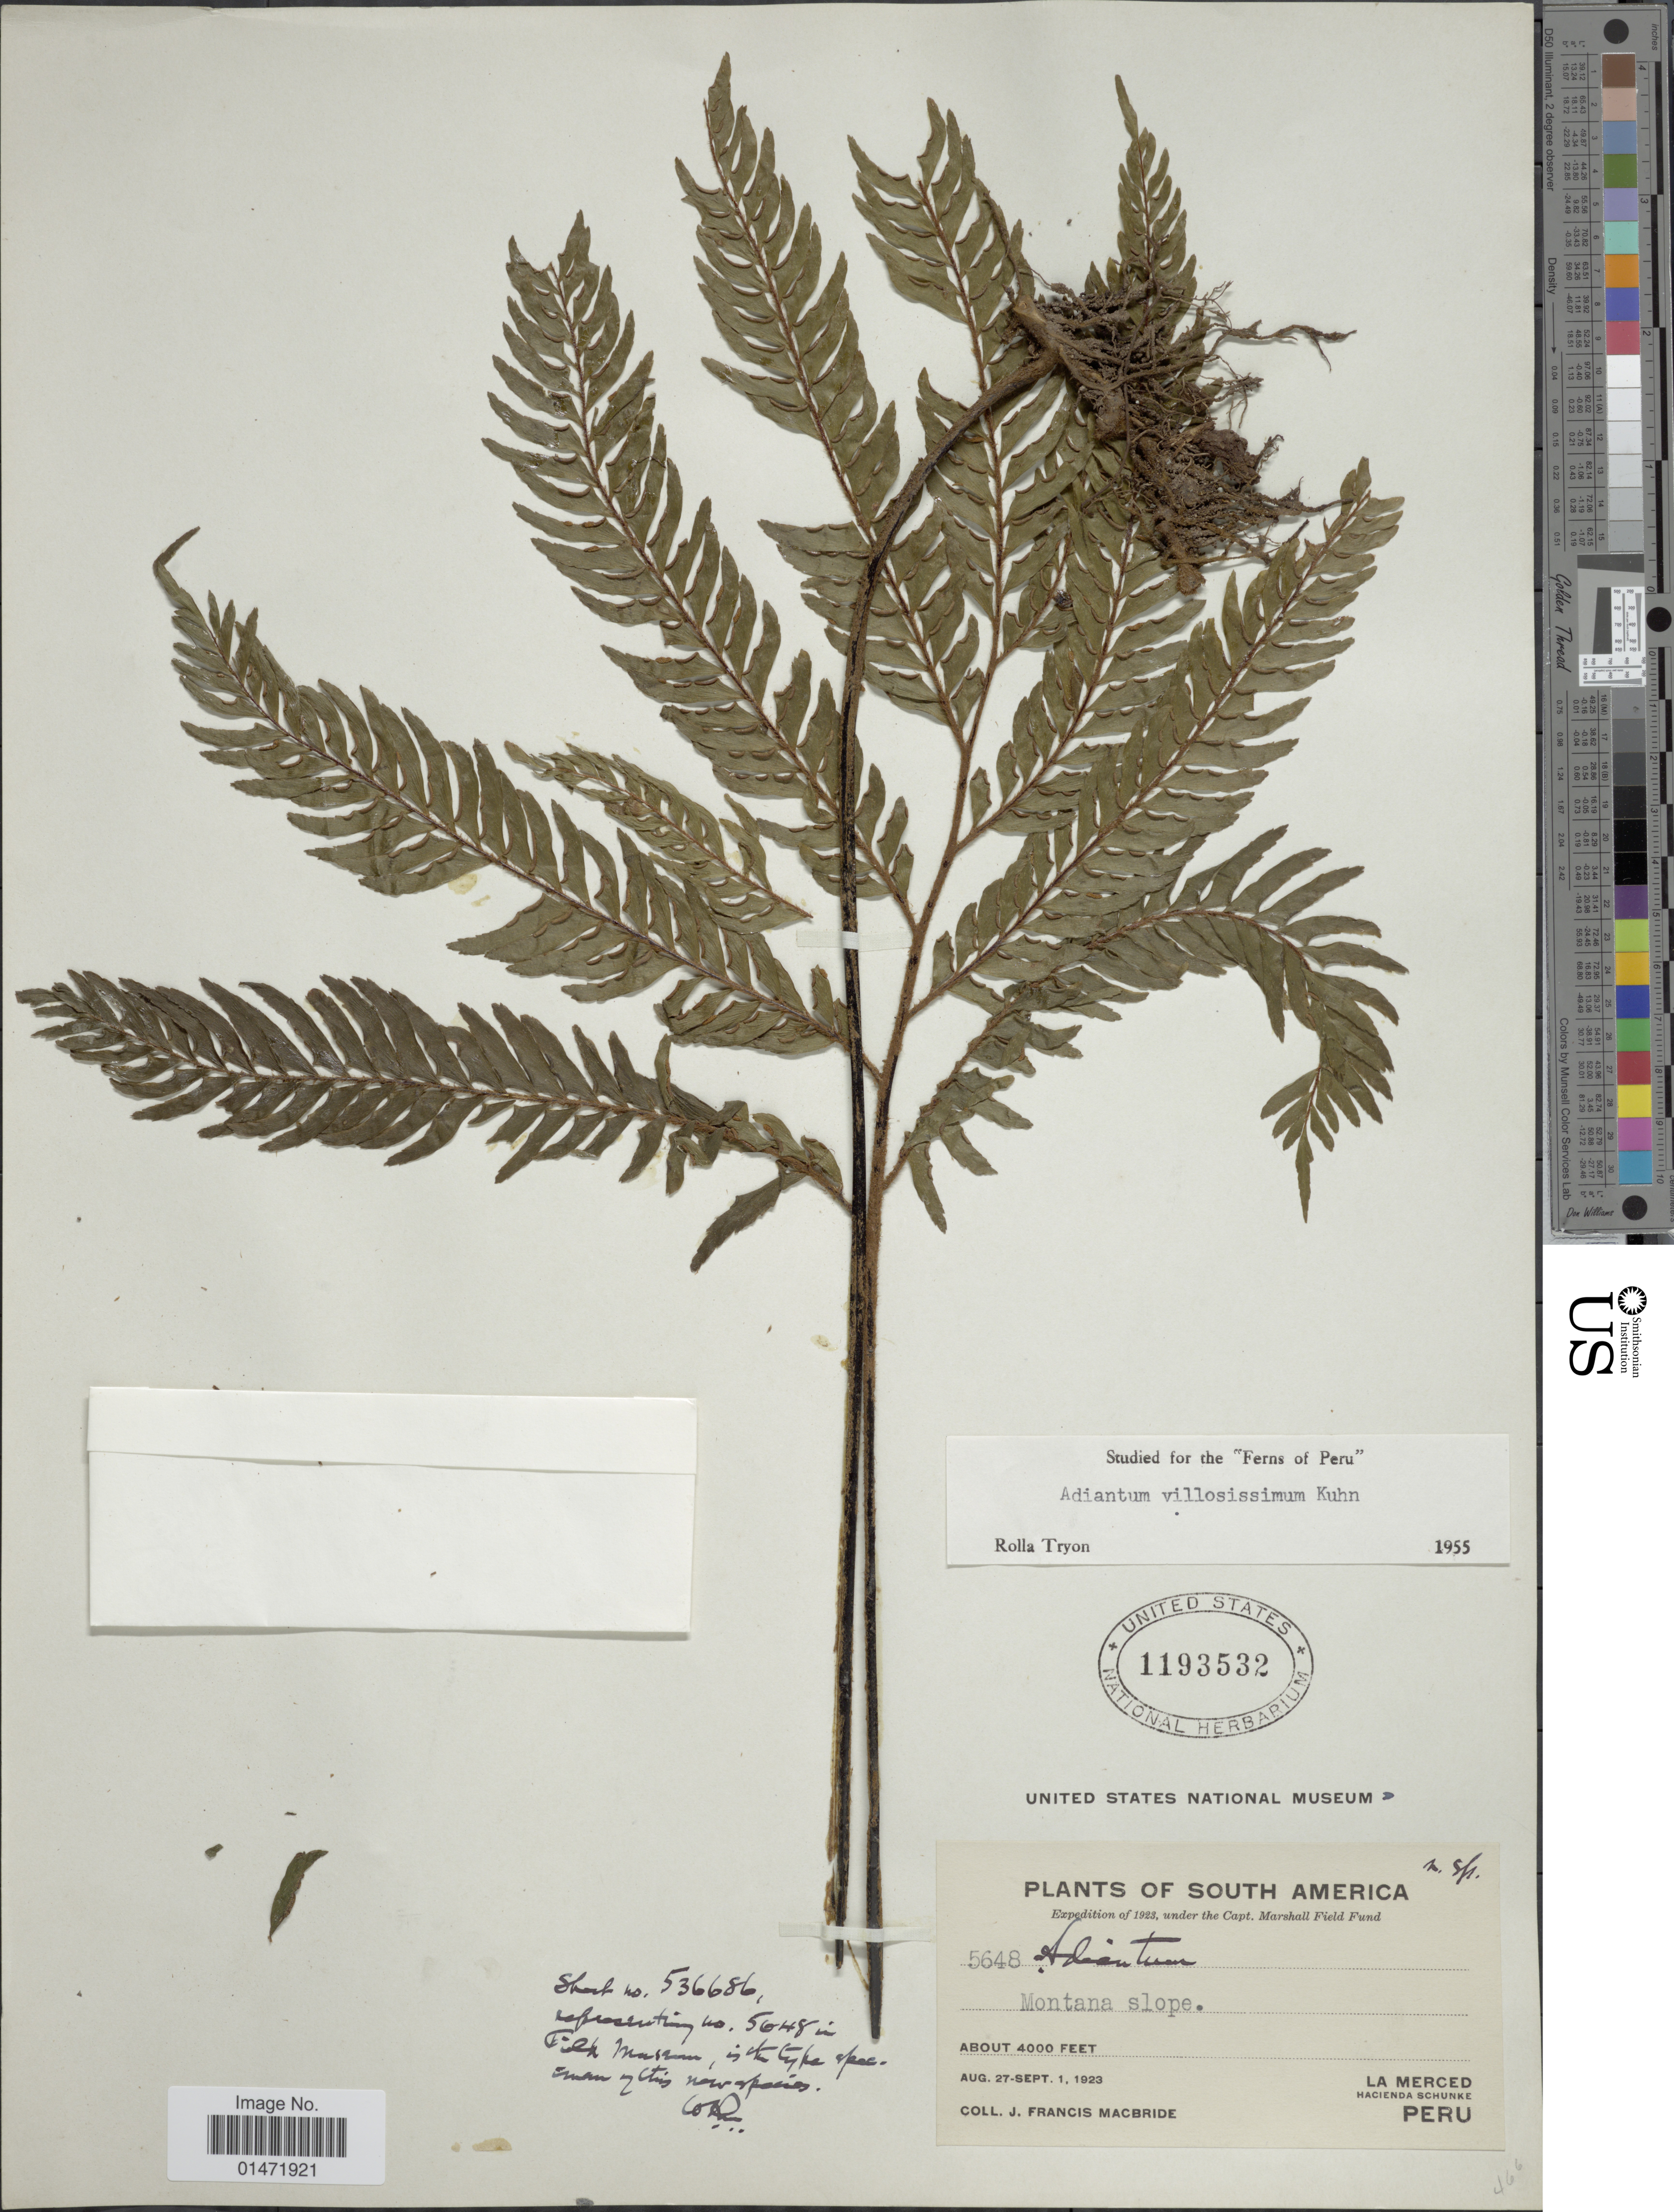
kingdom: Plantae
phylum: Tracheophyta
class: Polypodiopsida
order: Polypodiales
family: Pteridaceae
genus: Adiantum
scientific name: Adiantum villosissimum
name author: Mett. ex Kuhn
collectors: J. F. Macbride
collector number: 5648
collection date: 1923-08-27/1923-09-01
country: Peru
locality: Montana slope. La Merced. Hacienda Schunke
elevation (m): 1219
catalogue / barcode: US 1193532